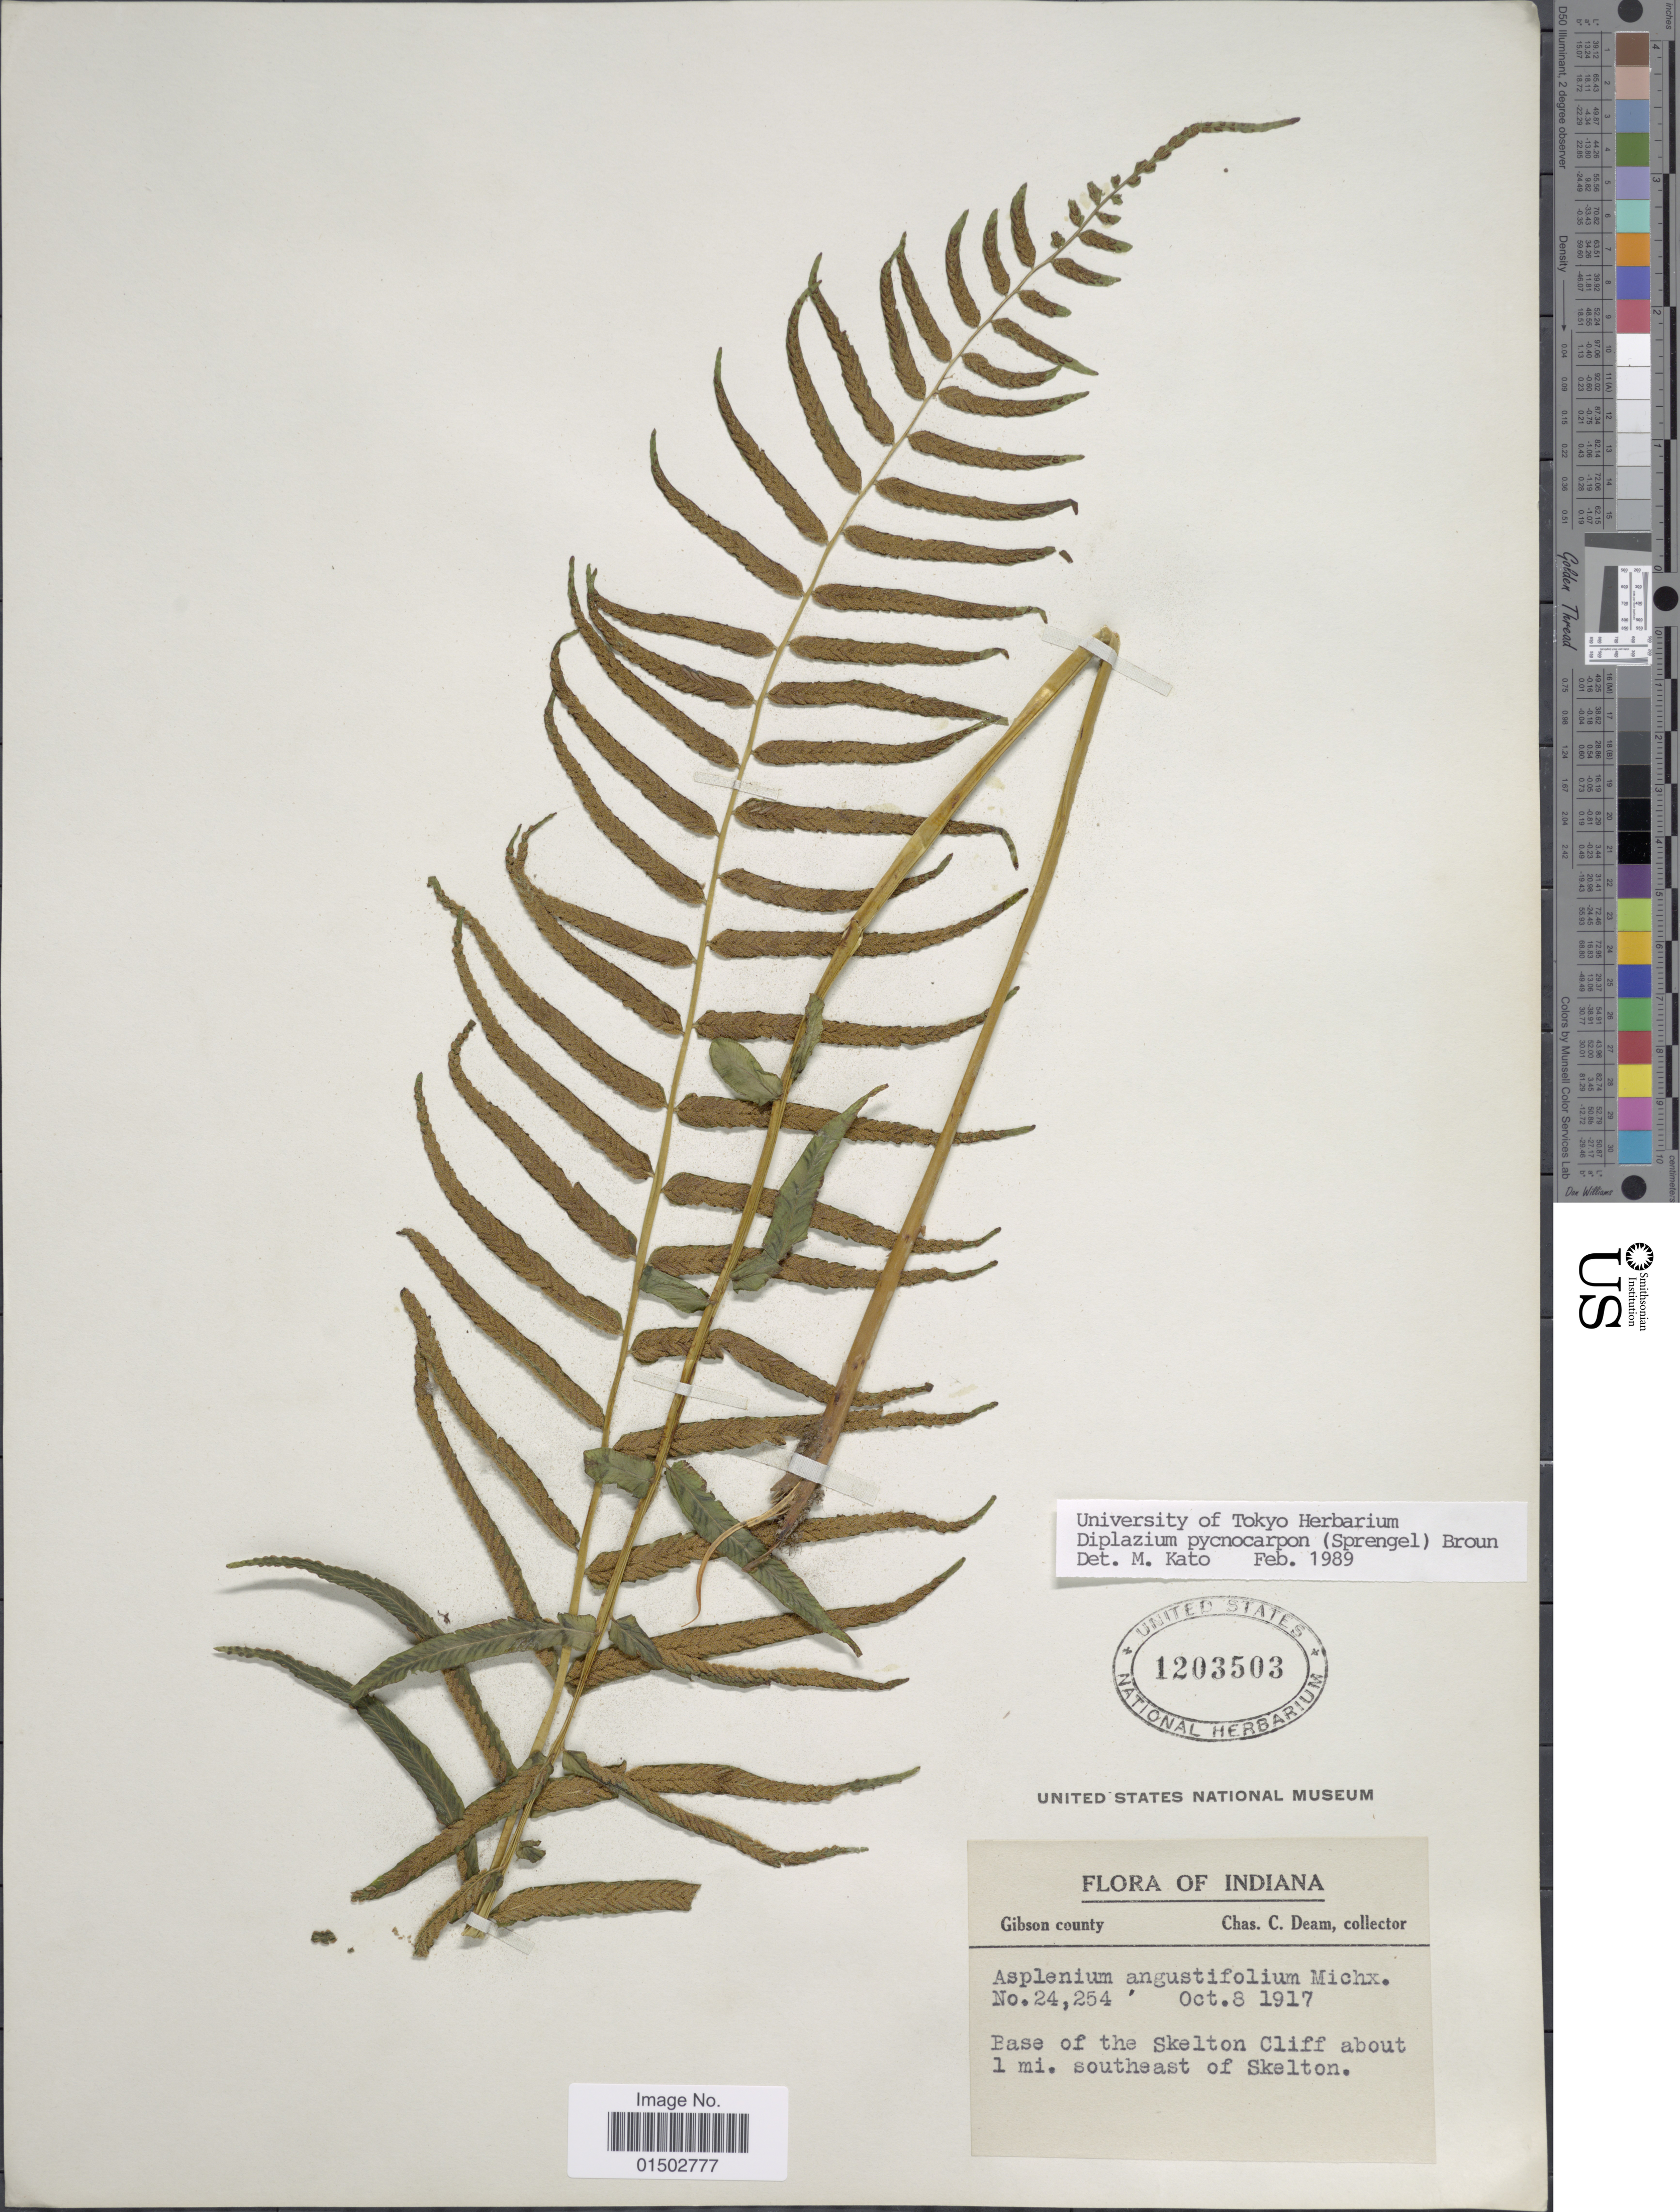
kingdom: Plantae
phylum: Tracheophyta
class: Polypodiopsida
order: Polypodiales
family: Diplaziopsidaceae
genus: Homalosorus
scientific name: Homalosorus pycnocarpos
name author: (Spreng.) Pic. Serm.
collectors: C. C. Deam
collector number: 24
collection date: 1917-10-08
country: United States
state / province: Indiana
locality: Gibson county, base of the Skelton Cliff about 1 mi. southeast of Skelton.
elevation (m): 77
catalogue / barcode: US 1203503